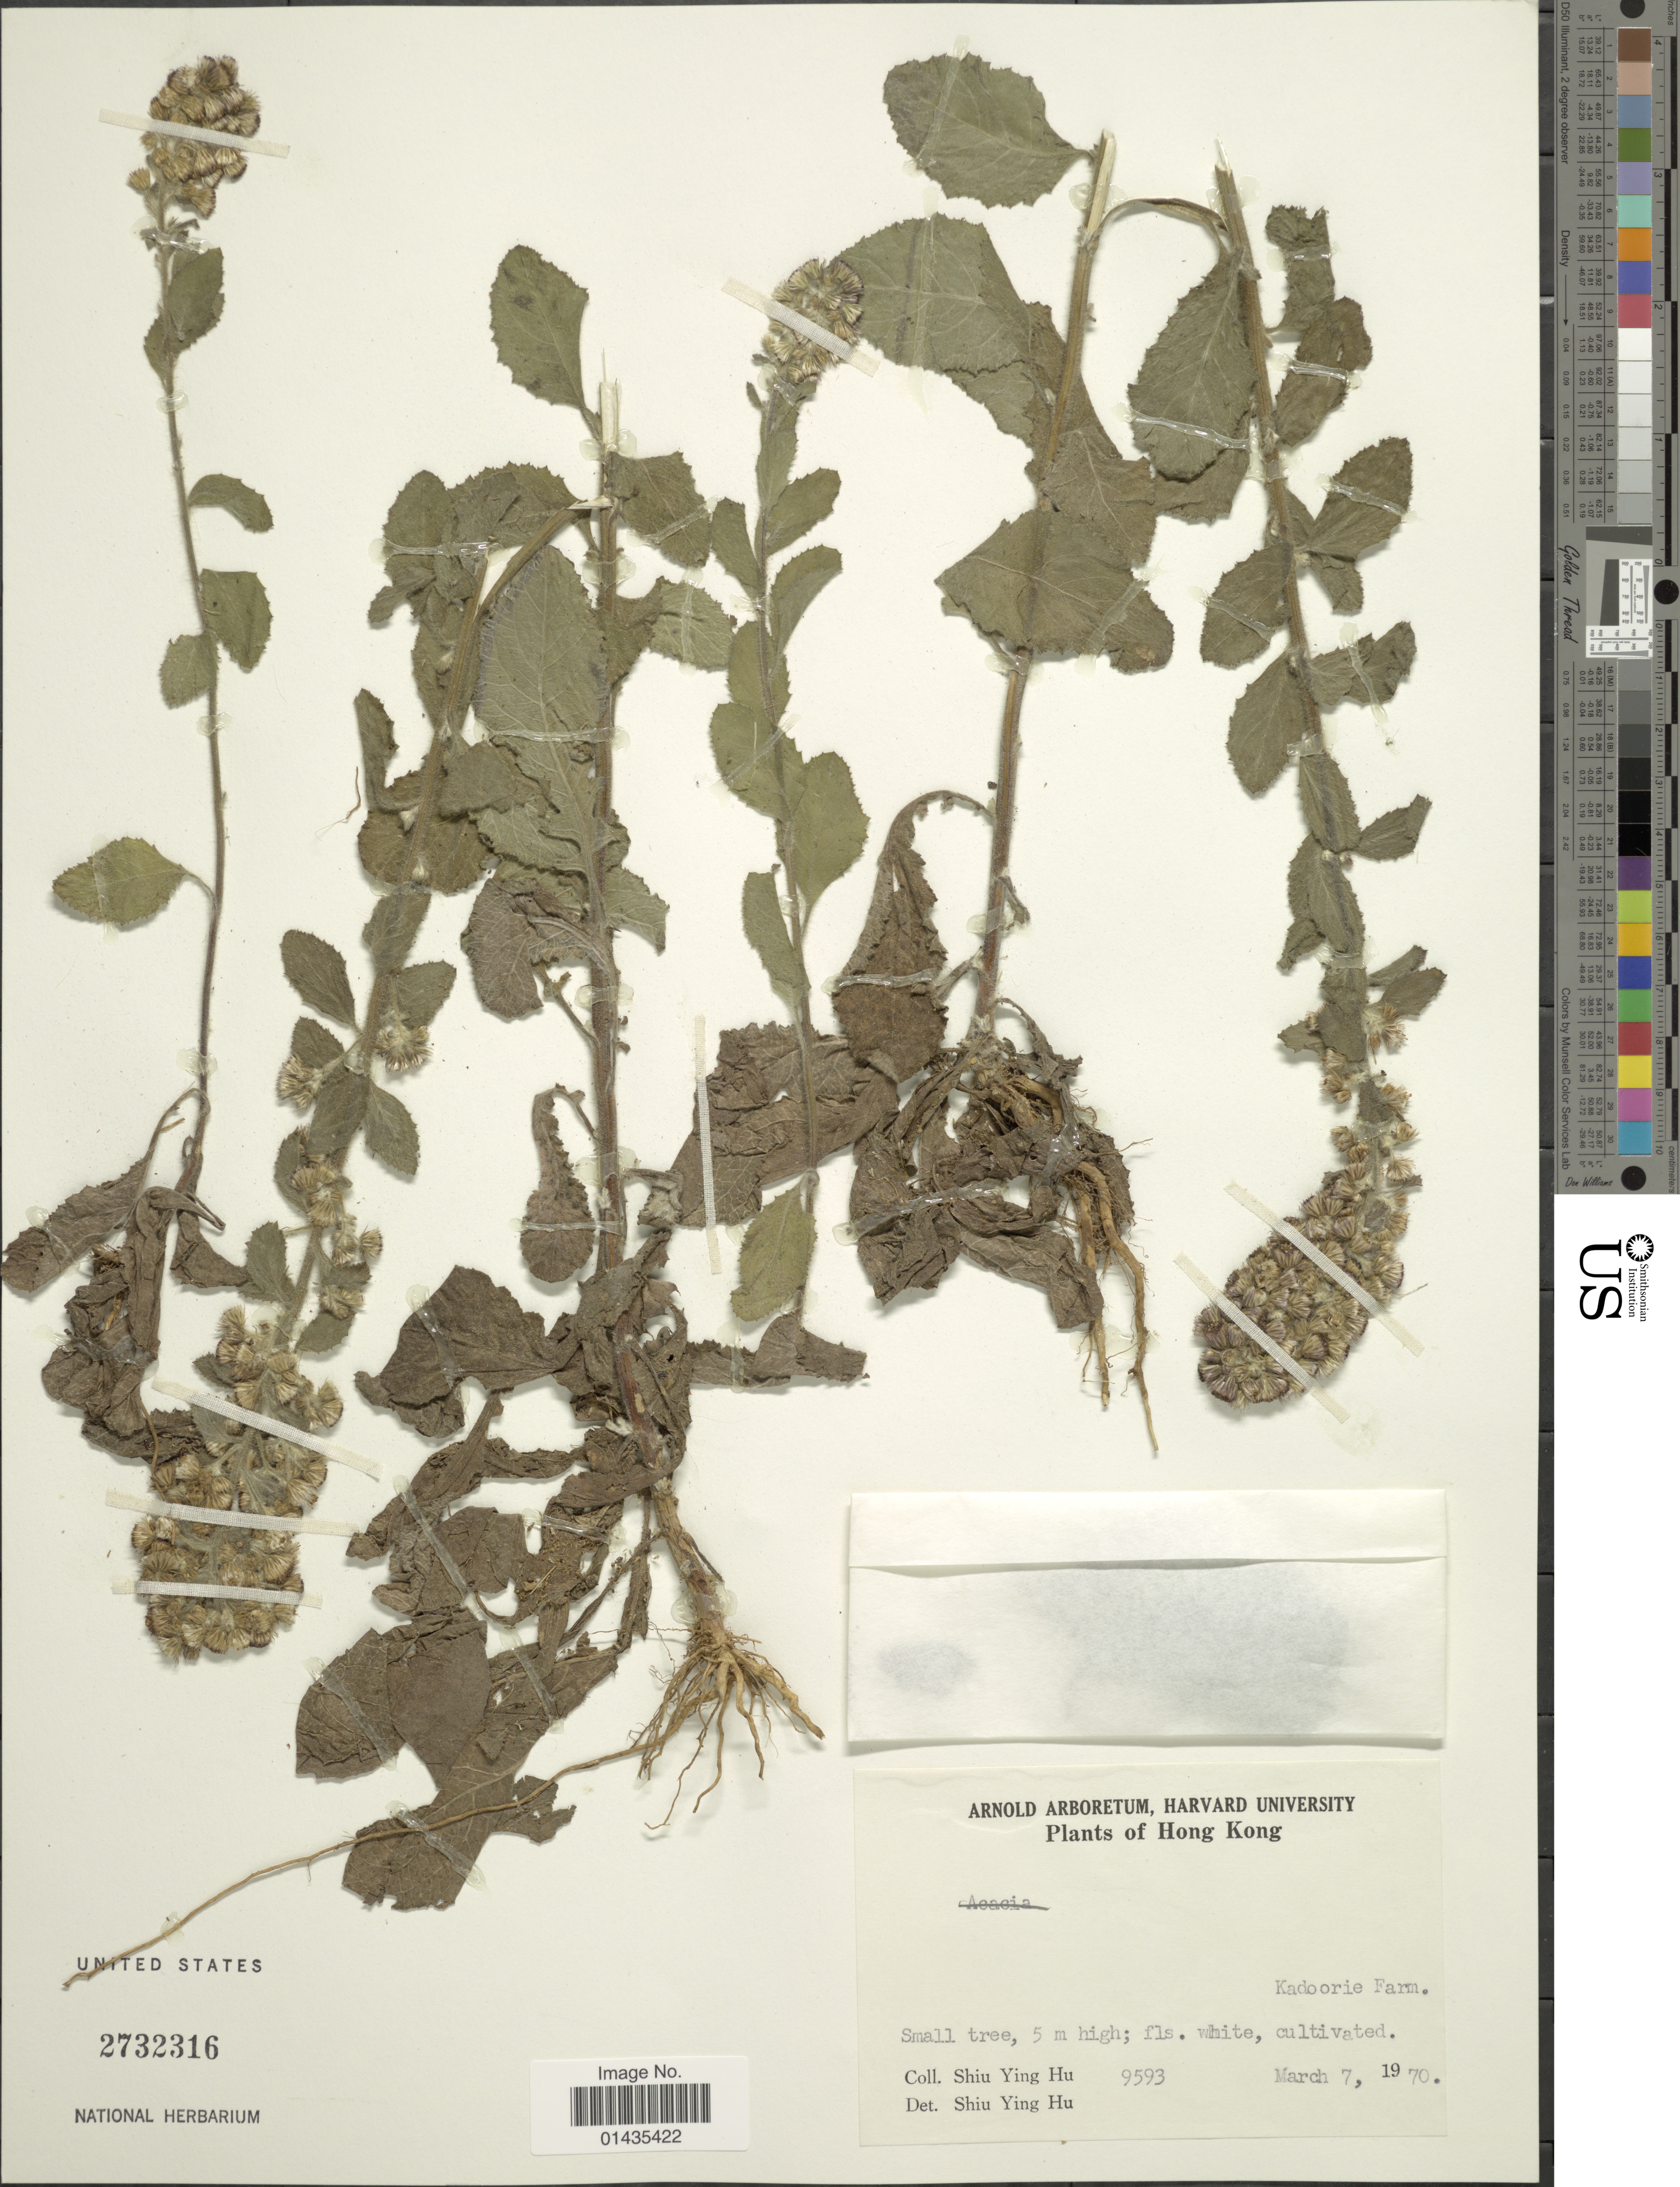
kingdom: Plantae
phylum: Tracheophyta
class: Magnoliopsida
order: Asterales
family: Asteraceae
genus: Blumea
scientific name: Blumea sp.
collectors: S. Y. Hu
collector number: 9593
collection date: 1970-03-07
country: China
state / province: Hong Kong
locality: Kadoorie Farm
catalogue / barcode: US 2732316